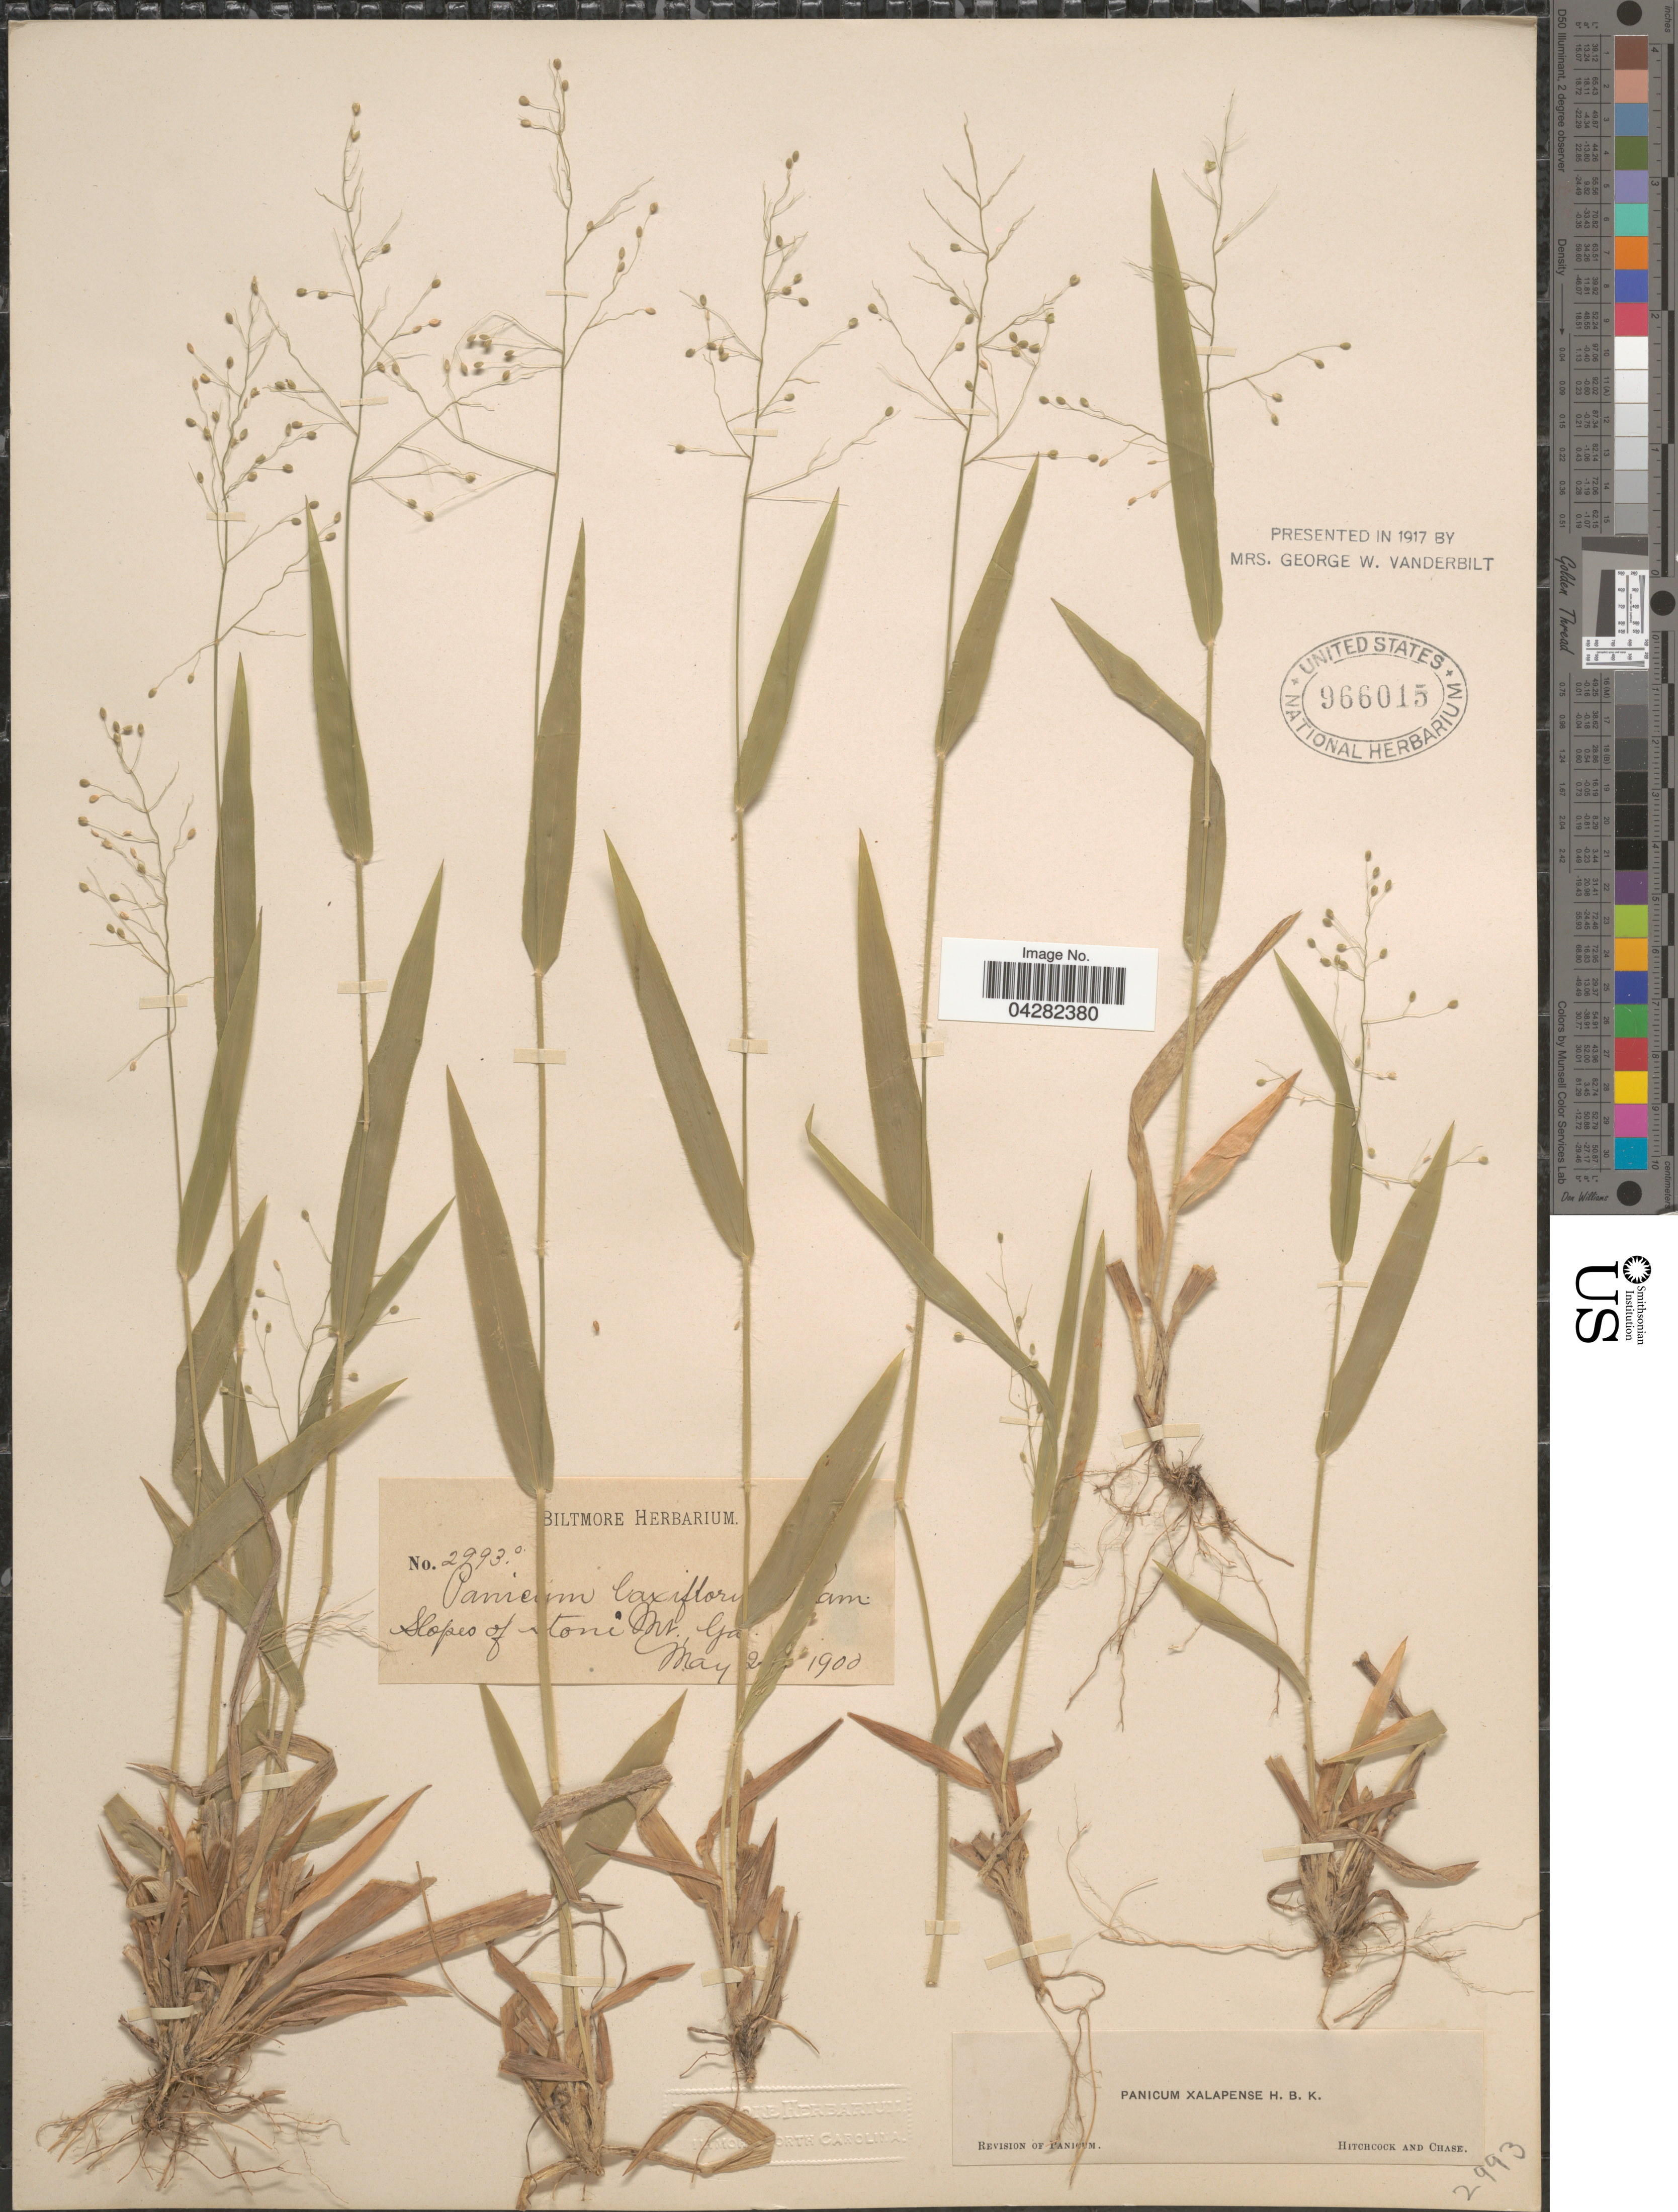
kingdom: Plantae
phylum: Tracheophyta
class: Liliopsida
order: Poales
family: Poaceae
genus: Dichanthelium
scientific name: Dichanthelium laxiflorum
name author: (Lam.) Gould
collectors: ex herb. Biltmore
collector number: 2993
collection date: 1900-05-02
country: United States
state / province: Georgia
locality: Slopes of Stone Mt.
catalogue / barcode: US 966015